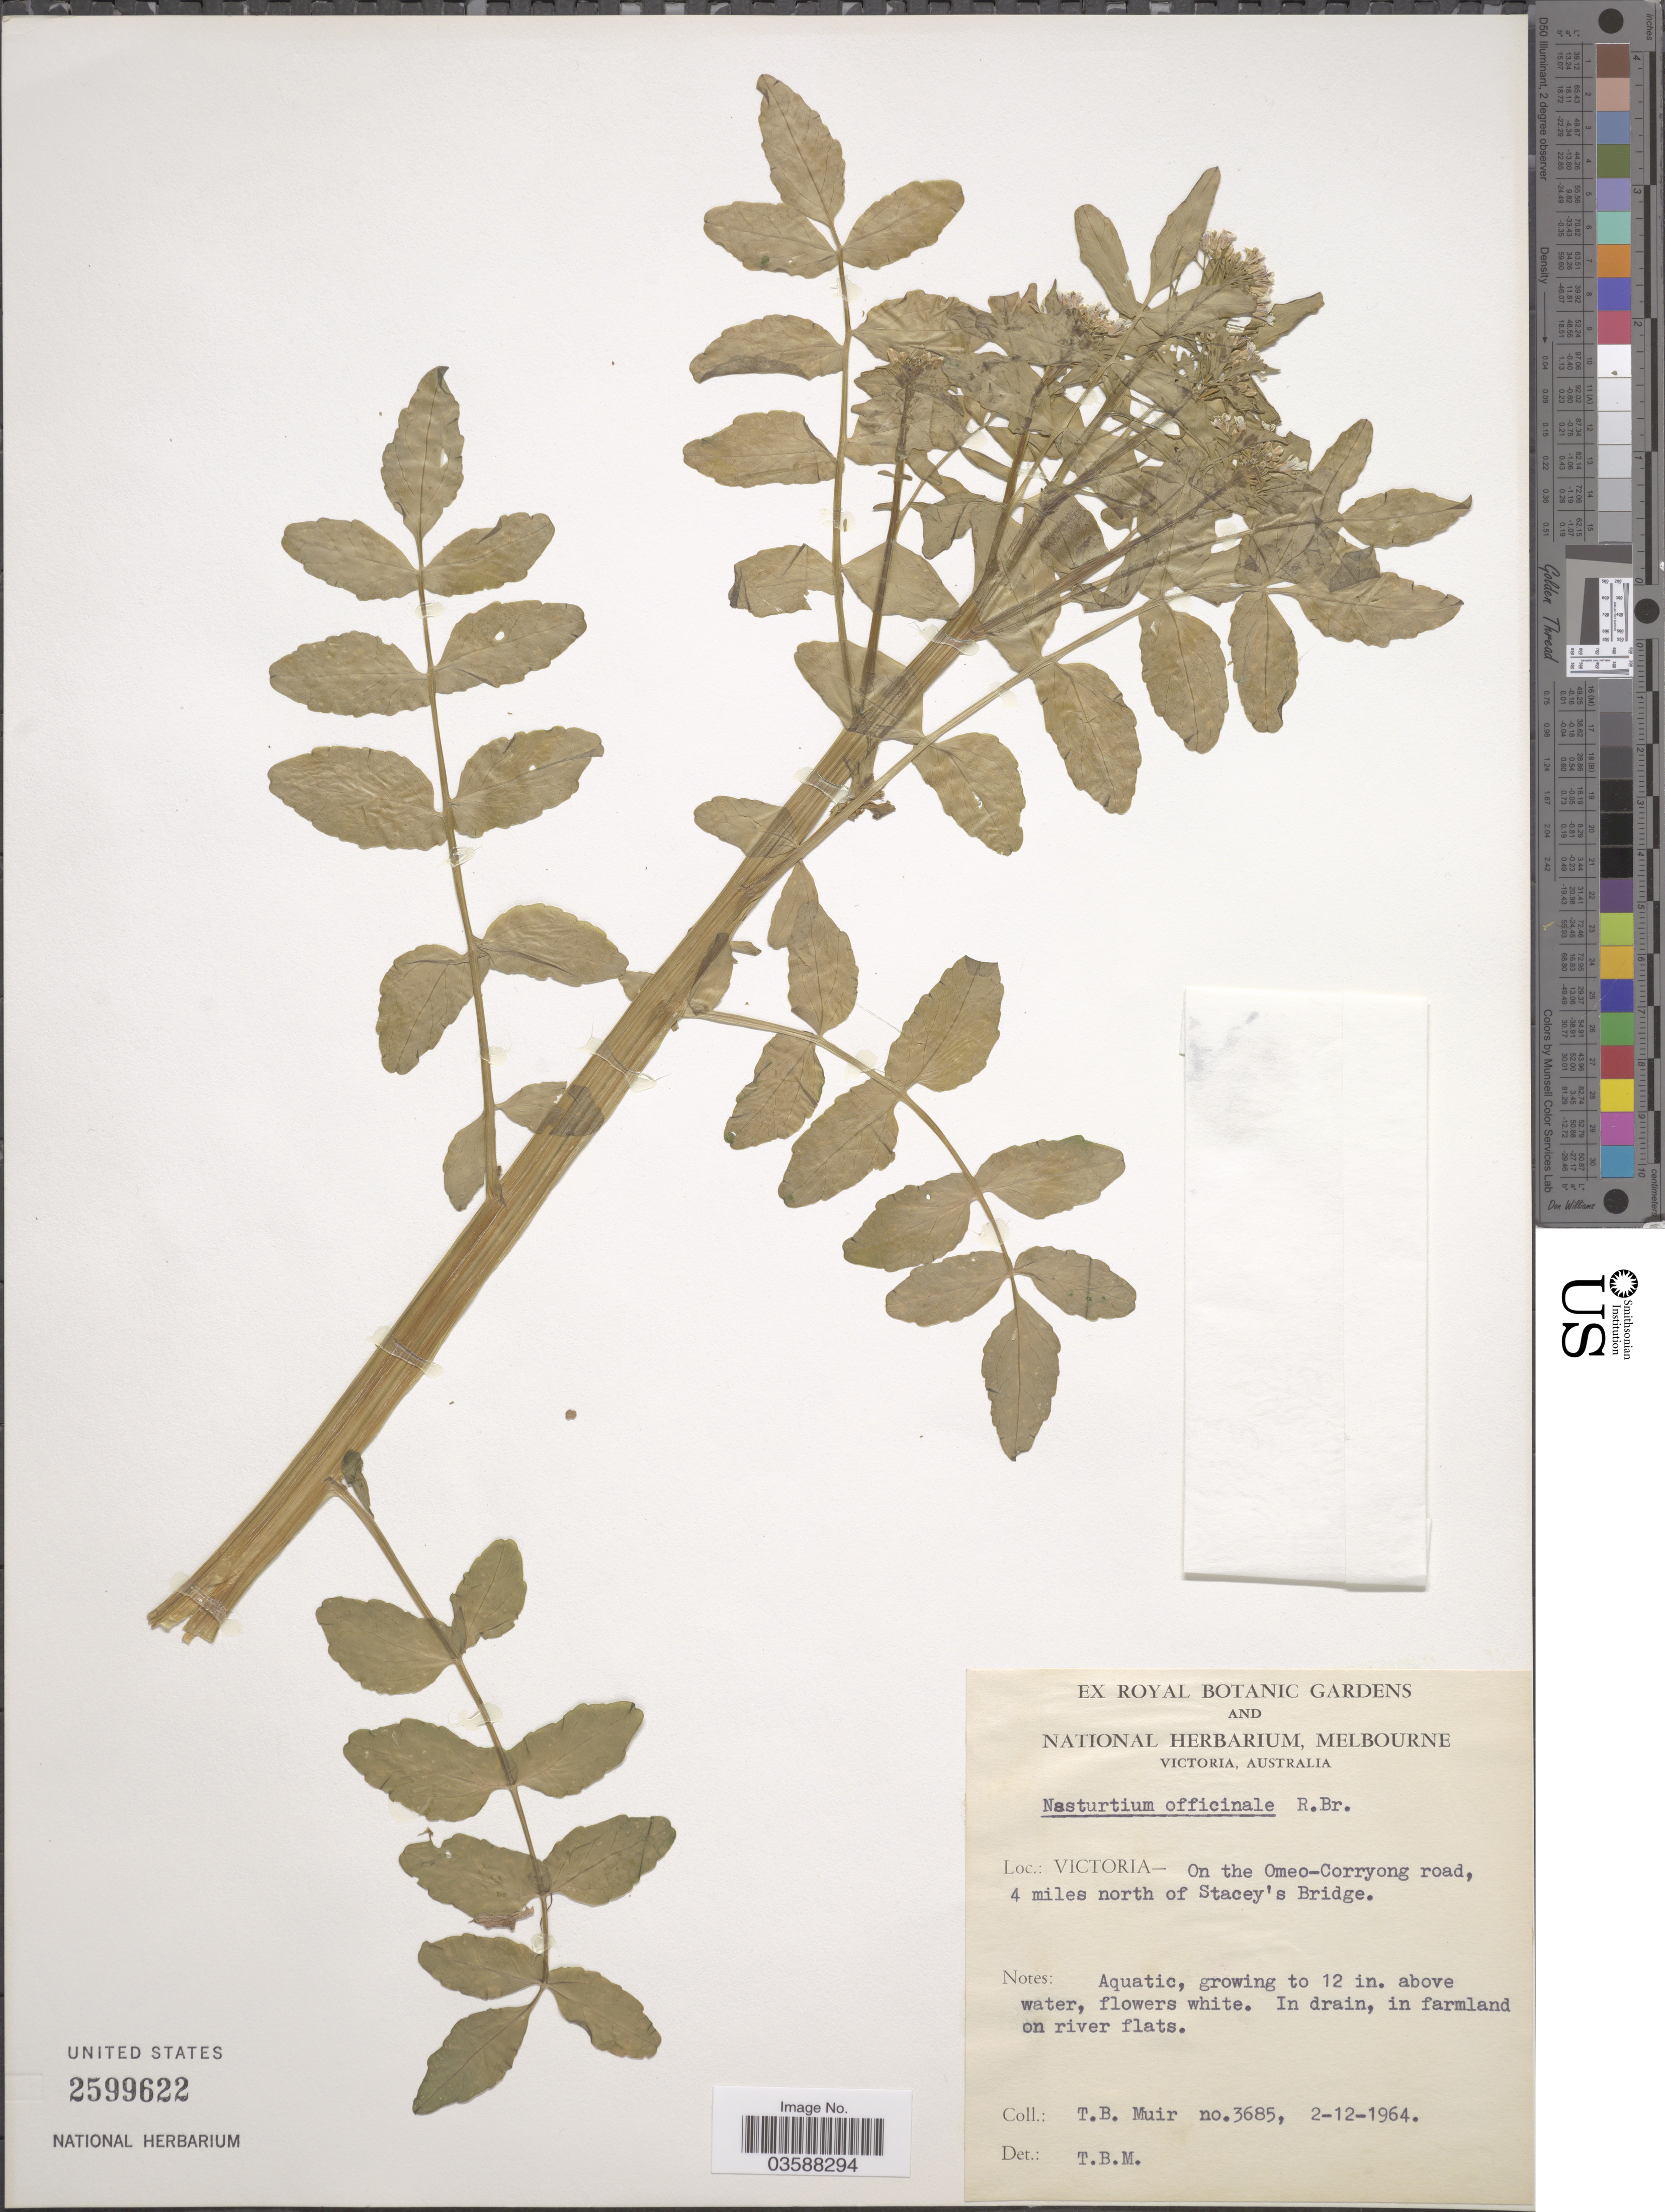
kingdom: Plantae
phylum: Tracheophyta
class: Magnoliopsida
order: Brassicales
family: Brassicaceae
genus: Nasturtium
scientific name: Nasturtium officinale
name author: R. Br.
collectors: T. Muir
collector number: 3685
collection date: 1964-12-02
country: Australia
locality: Victoria - On the Omeo-Corryong road, 4 miles north of Stacey's Bridge.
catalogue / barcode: US 2599622